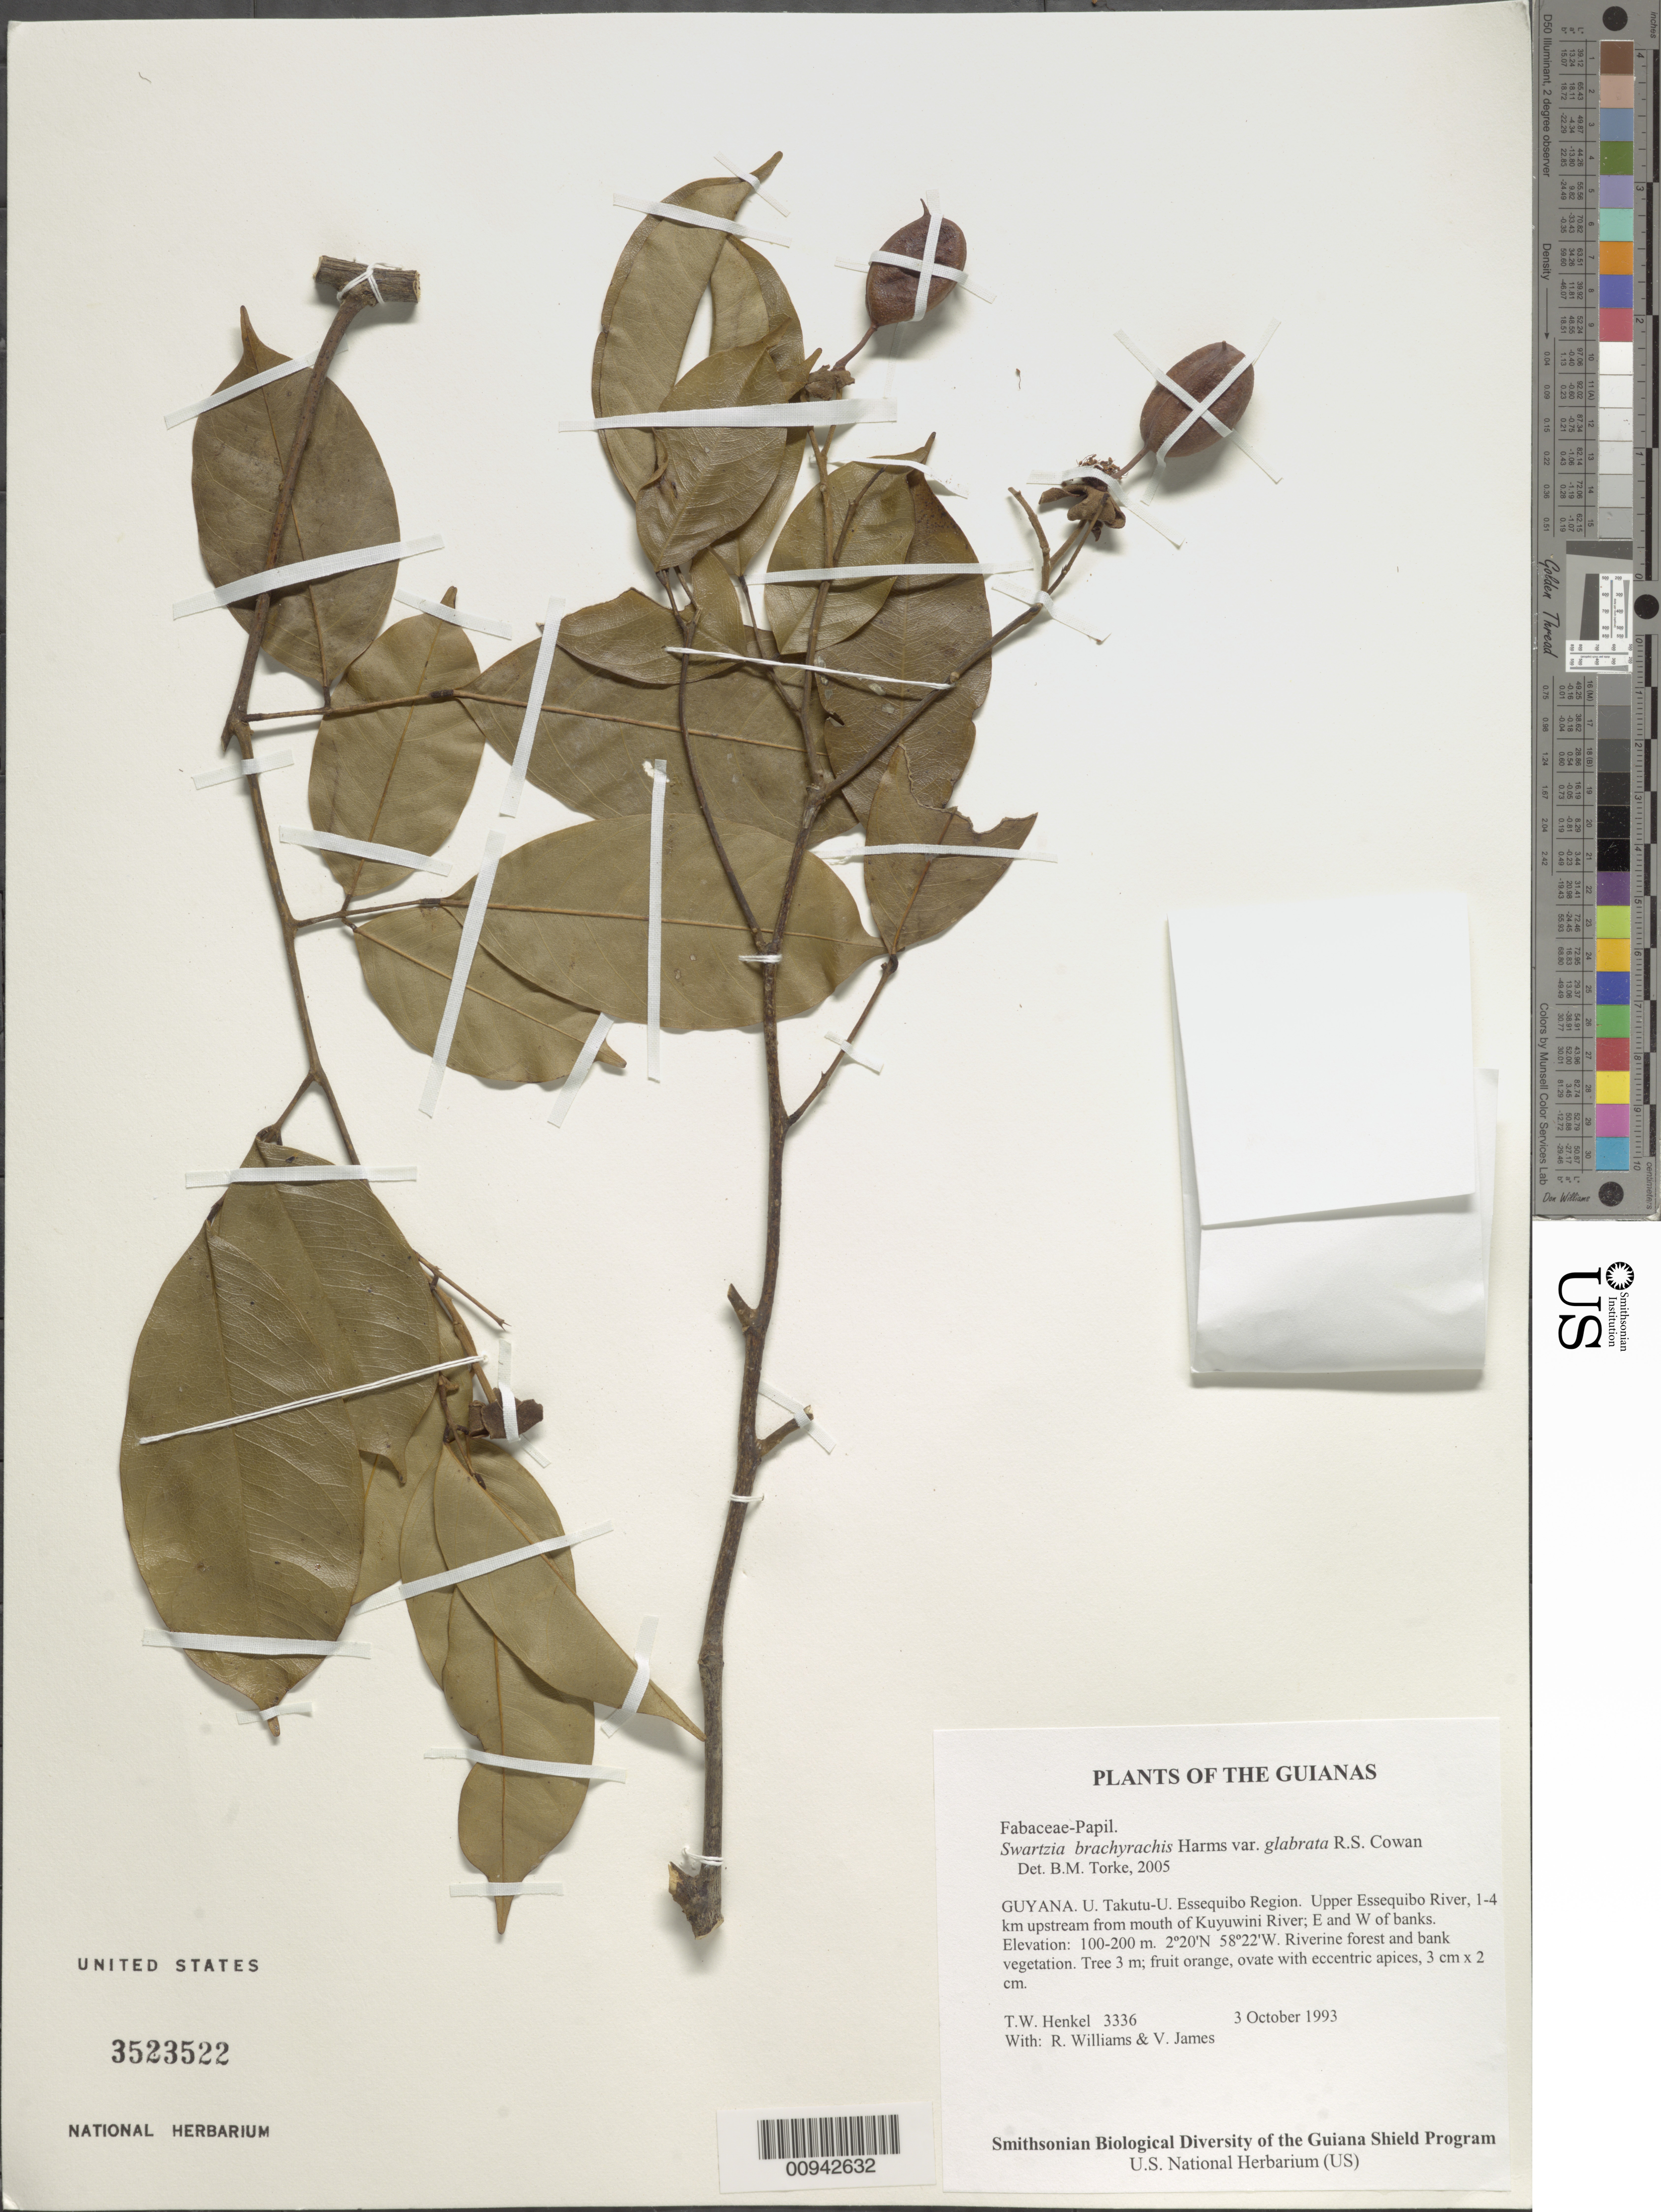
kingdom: Plantae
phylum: Tracheophyta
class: Magnoliopsida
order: Fabales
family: Fabaceae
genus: Swartzia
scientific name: Swartzia brachyrachis var. glabrata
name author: R.S. Cowan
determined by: Torke, B. M., (MO)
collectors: T. Henkel, R. Williams & V. James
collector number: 3336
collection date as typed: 3 October 1993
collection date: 1993-10-03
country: Guyana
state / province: U. Takutu-U. Essequibo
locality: Upper Essequibo River, 1-4 km upstream from mouth of Kuyuwini River; E and W of banks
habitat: Riverine forest and bank vegetation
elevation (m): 100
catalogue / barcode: US 3523522